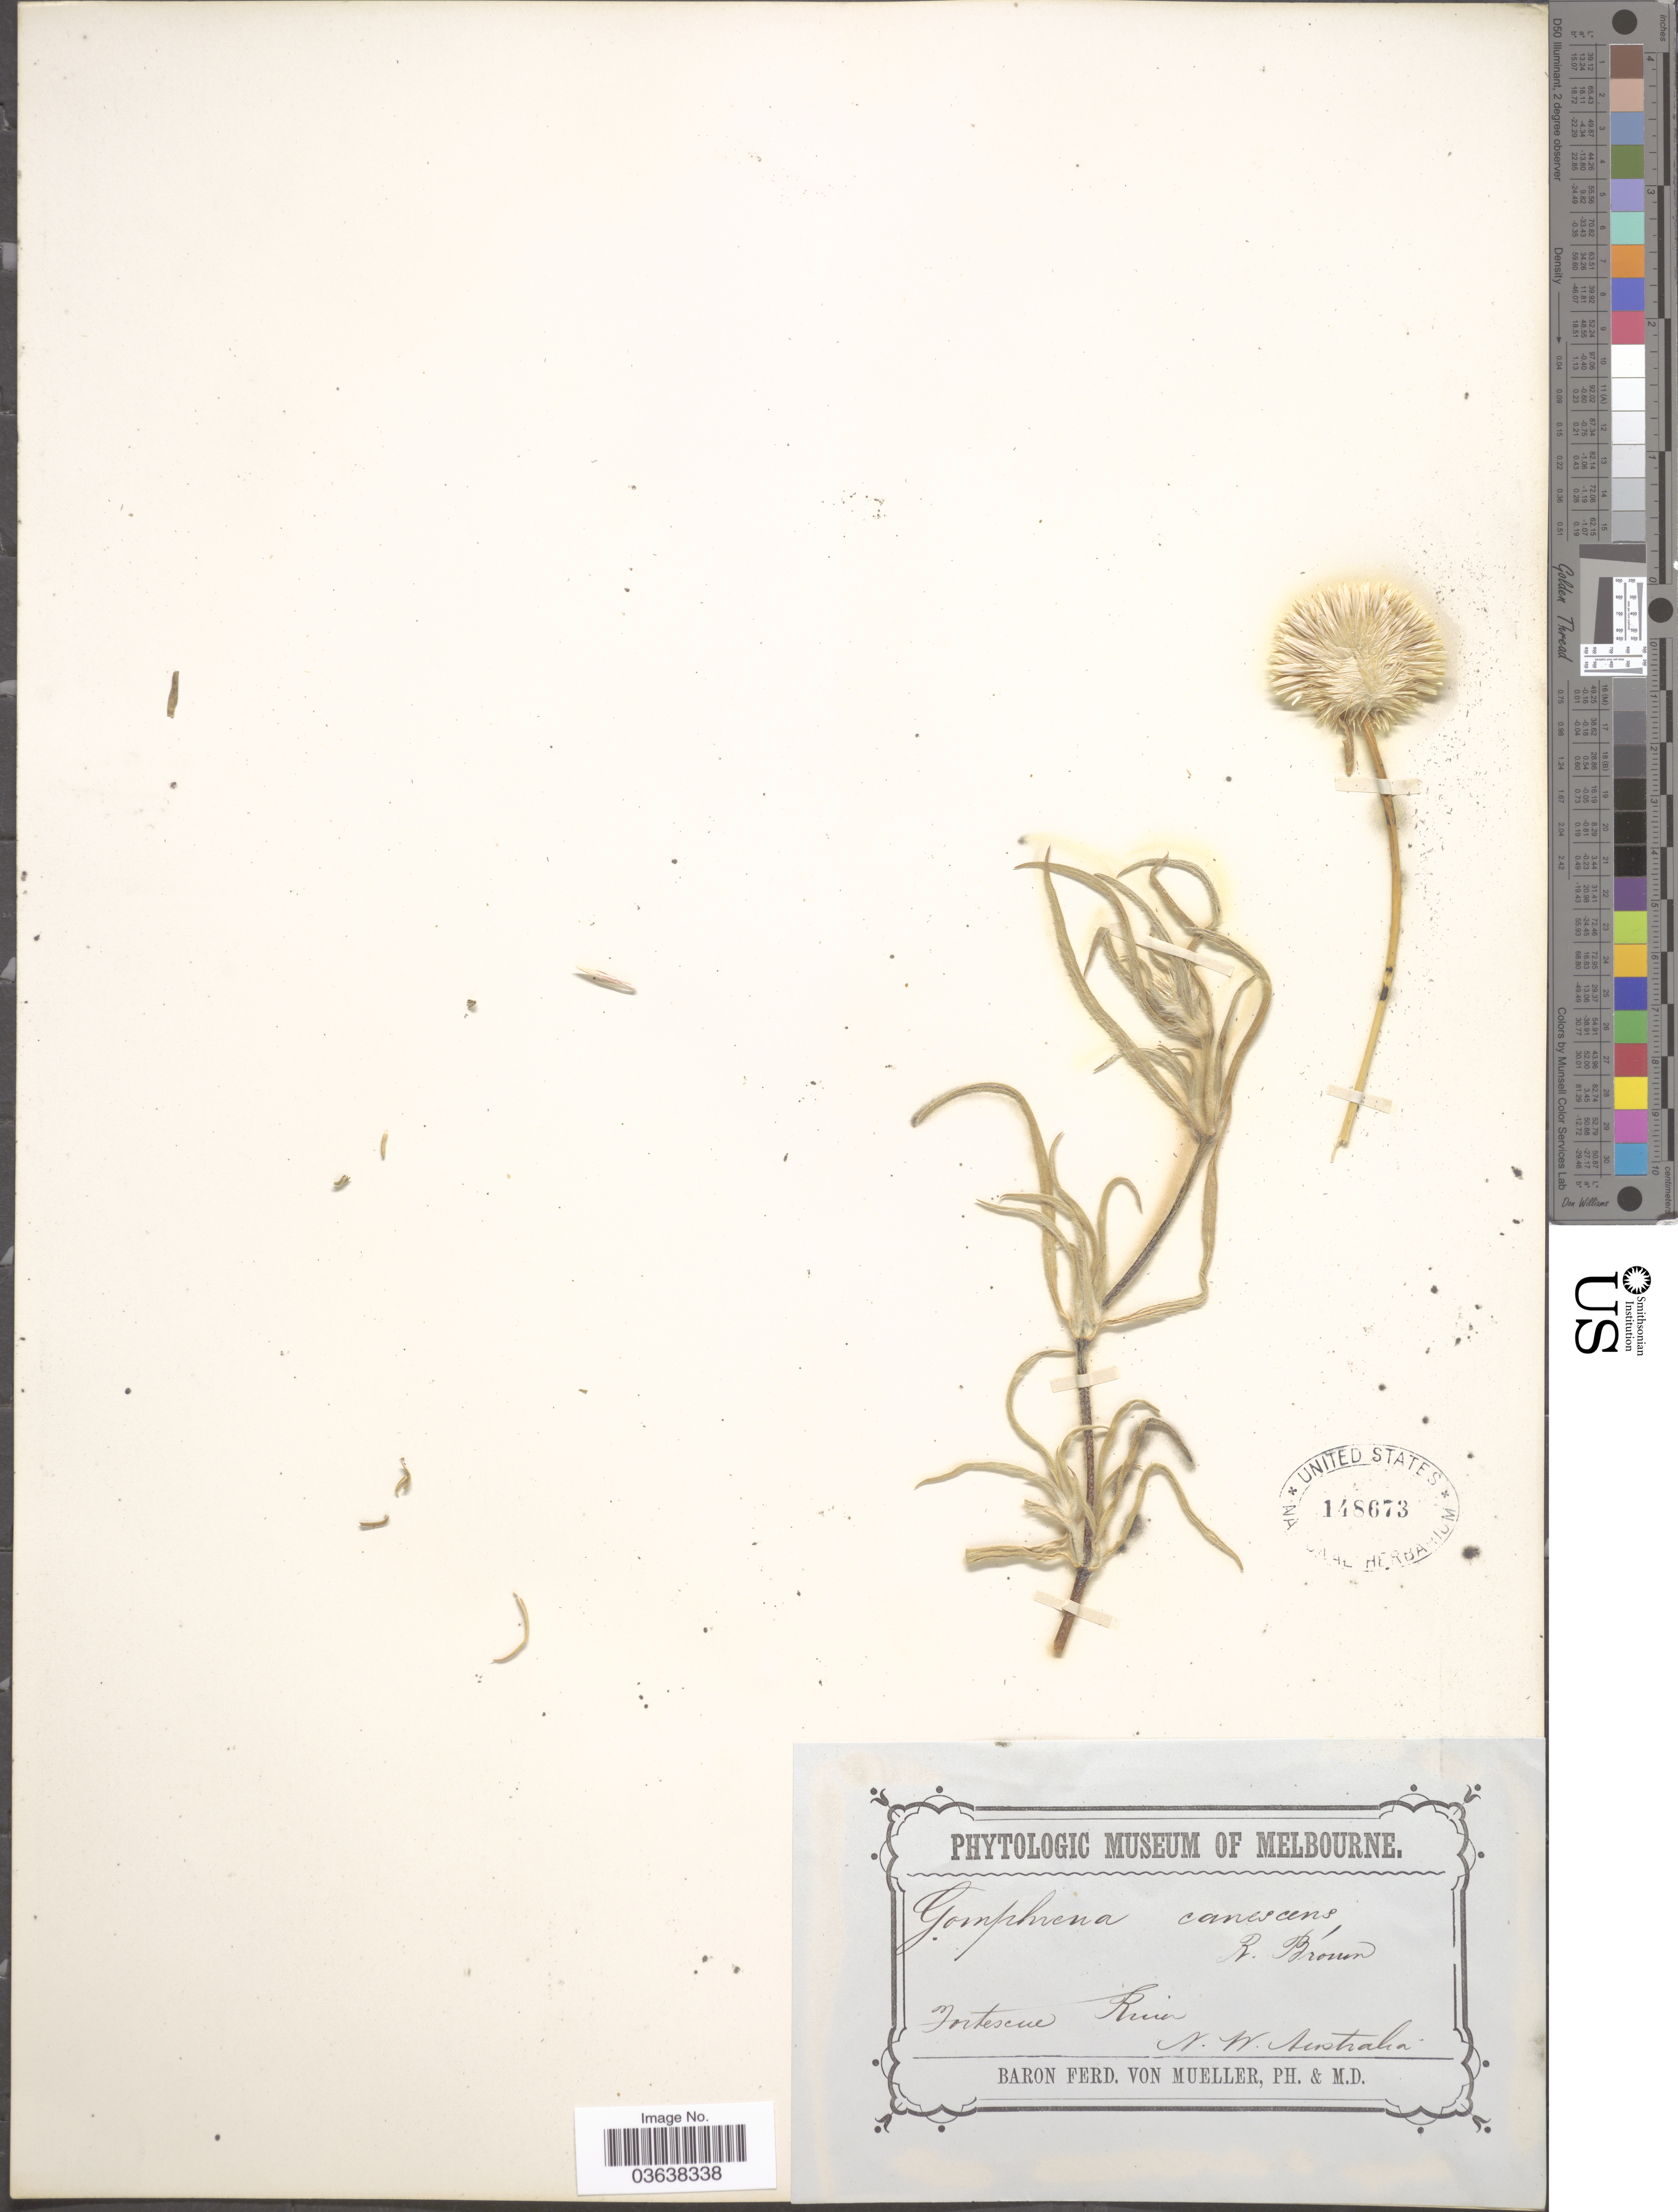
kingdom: Plantae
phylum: Tracheophyta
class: Magnoliopsida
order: Caryophyllales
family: Amaranthaceae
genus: Gomphrena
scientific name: Gomphrena canescens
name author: R. Br.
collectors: F. Mueller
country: Australia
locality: Fortescue River. N. W. Australia.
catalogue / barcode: US 148673